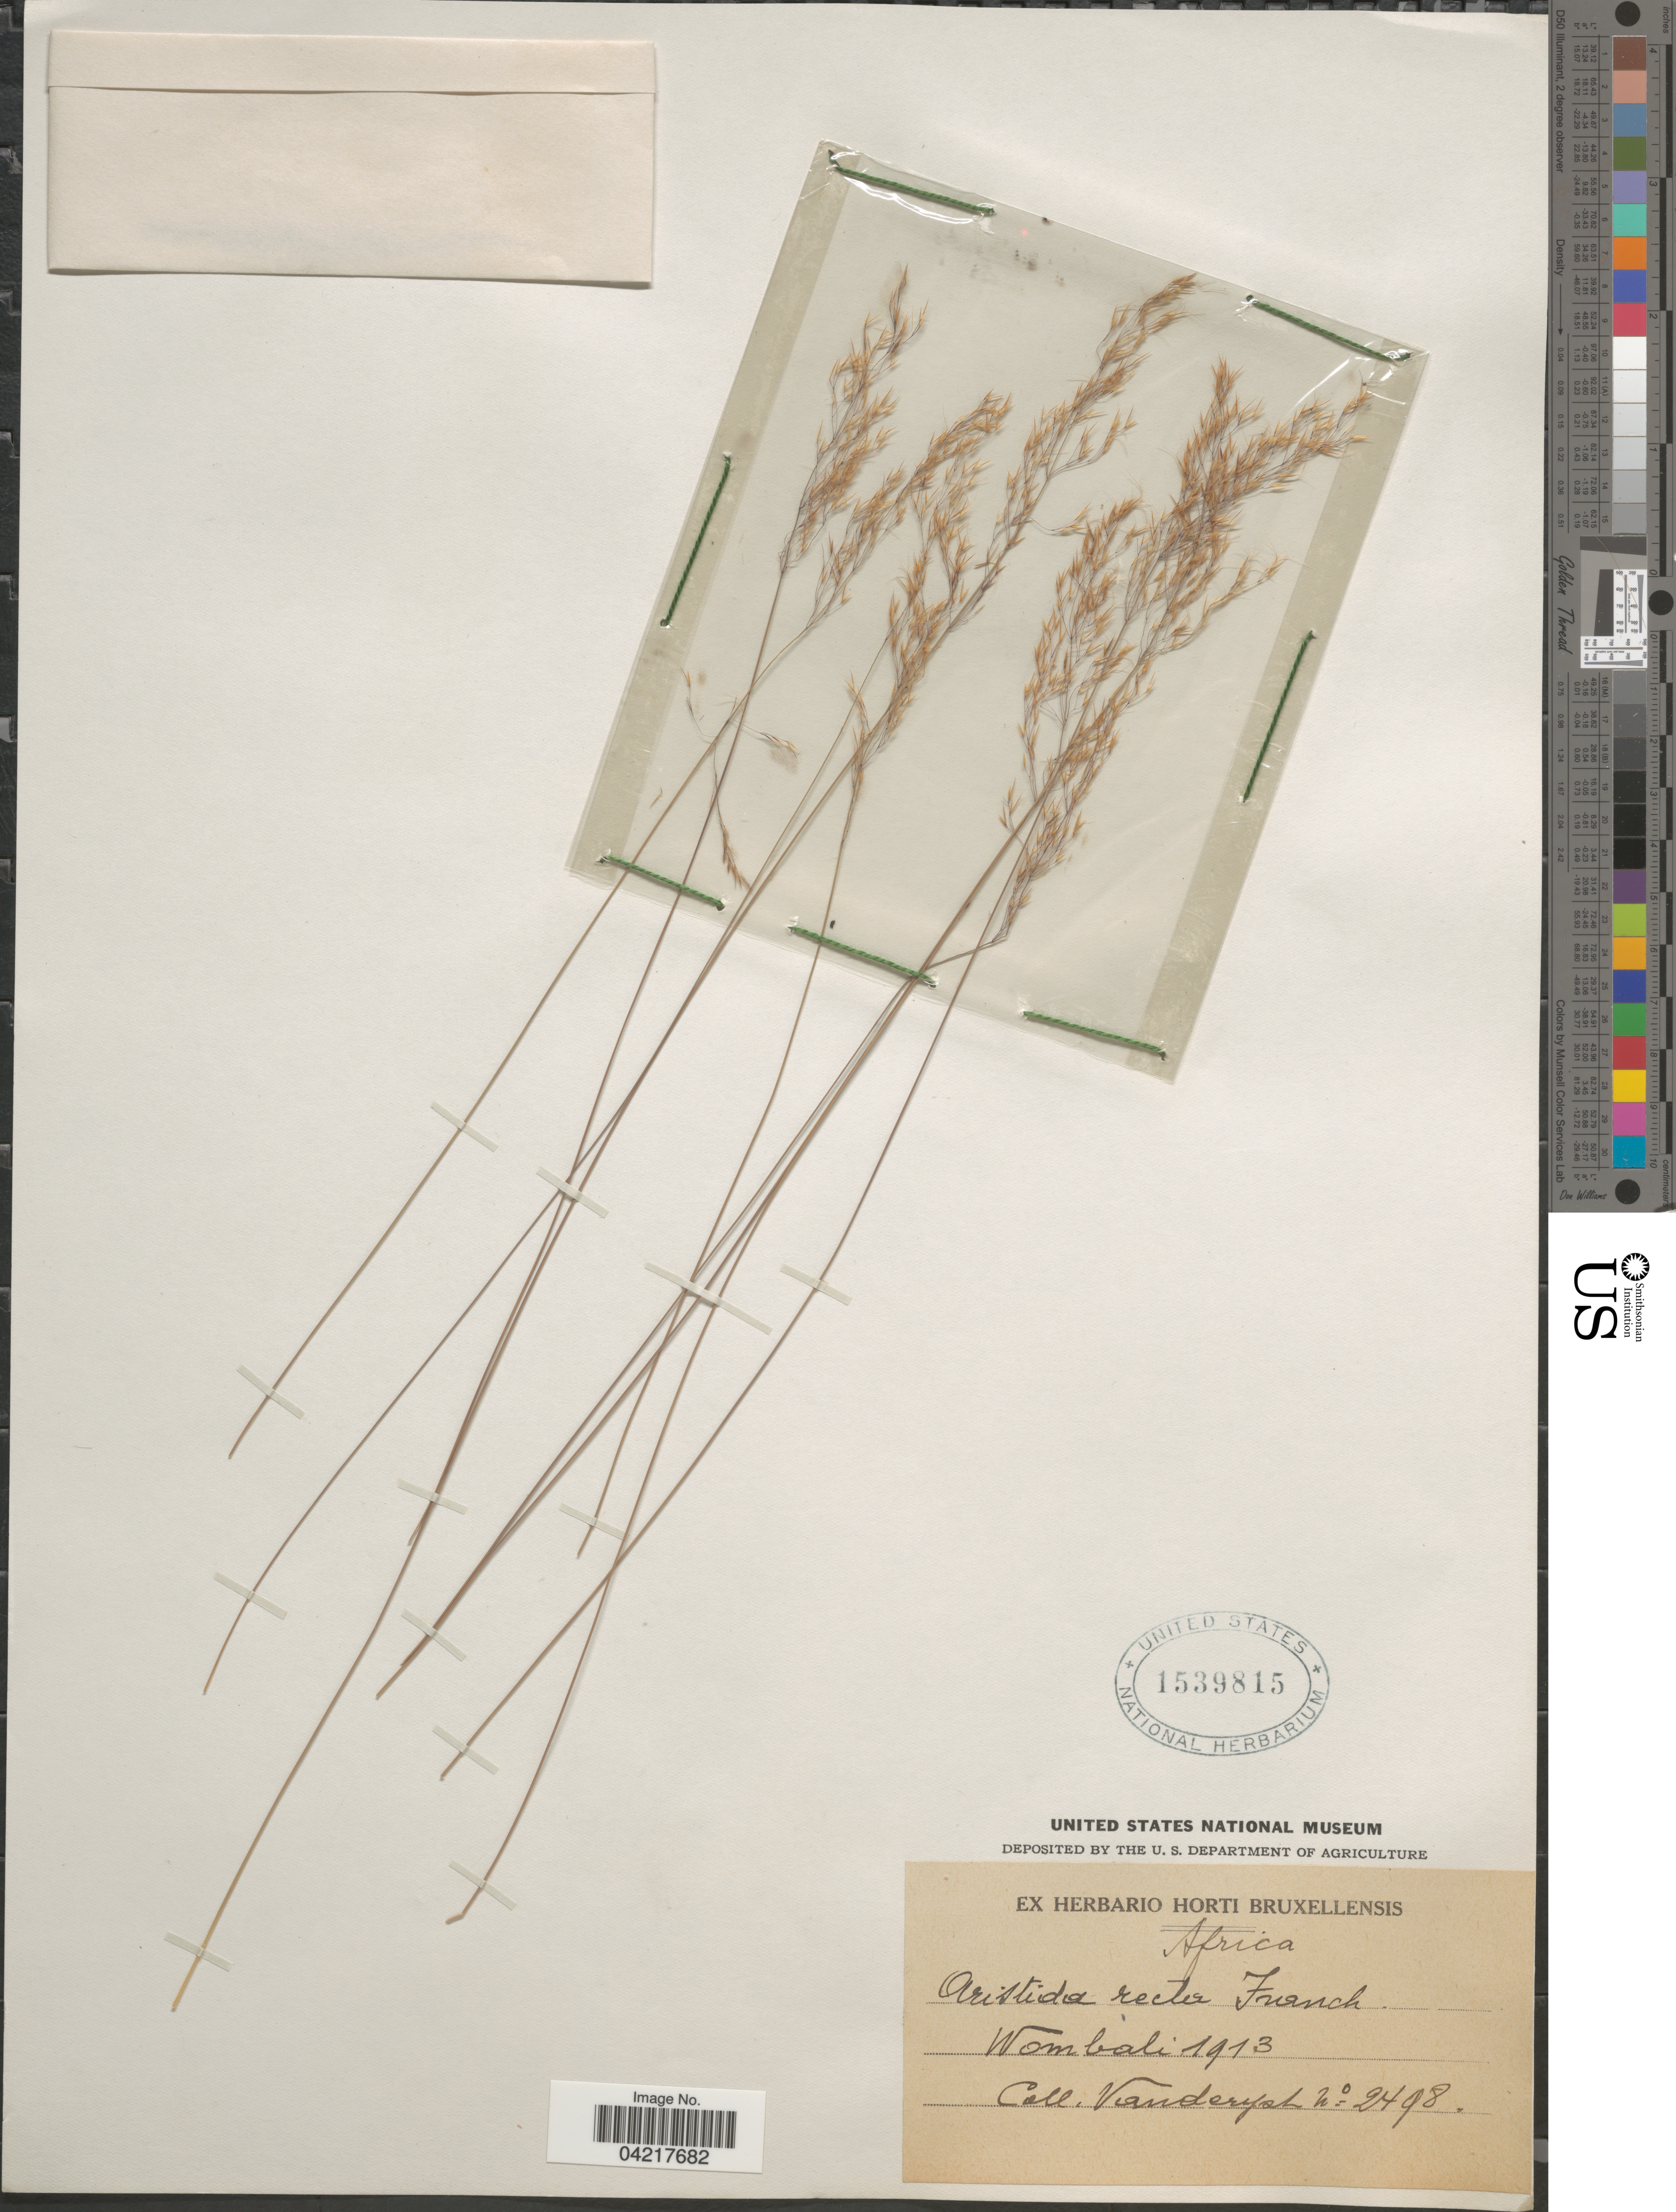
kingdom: Plantae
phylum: Tracheophyta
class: Liliopsida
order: Poales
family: Poaceae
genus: Aristida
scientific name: Aristida recta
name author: Franch.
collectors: Vanderyst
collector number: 2498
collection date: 1913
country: Congo, Democratic Republic of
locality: Africa. Wombali.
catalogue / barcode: US 1539815